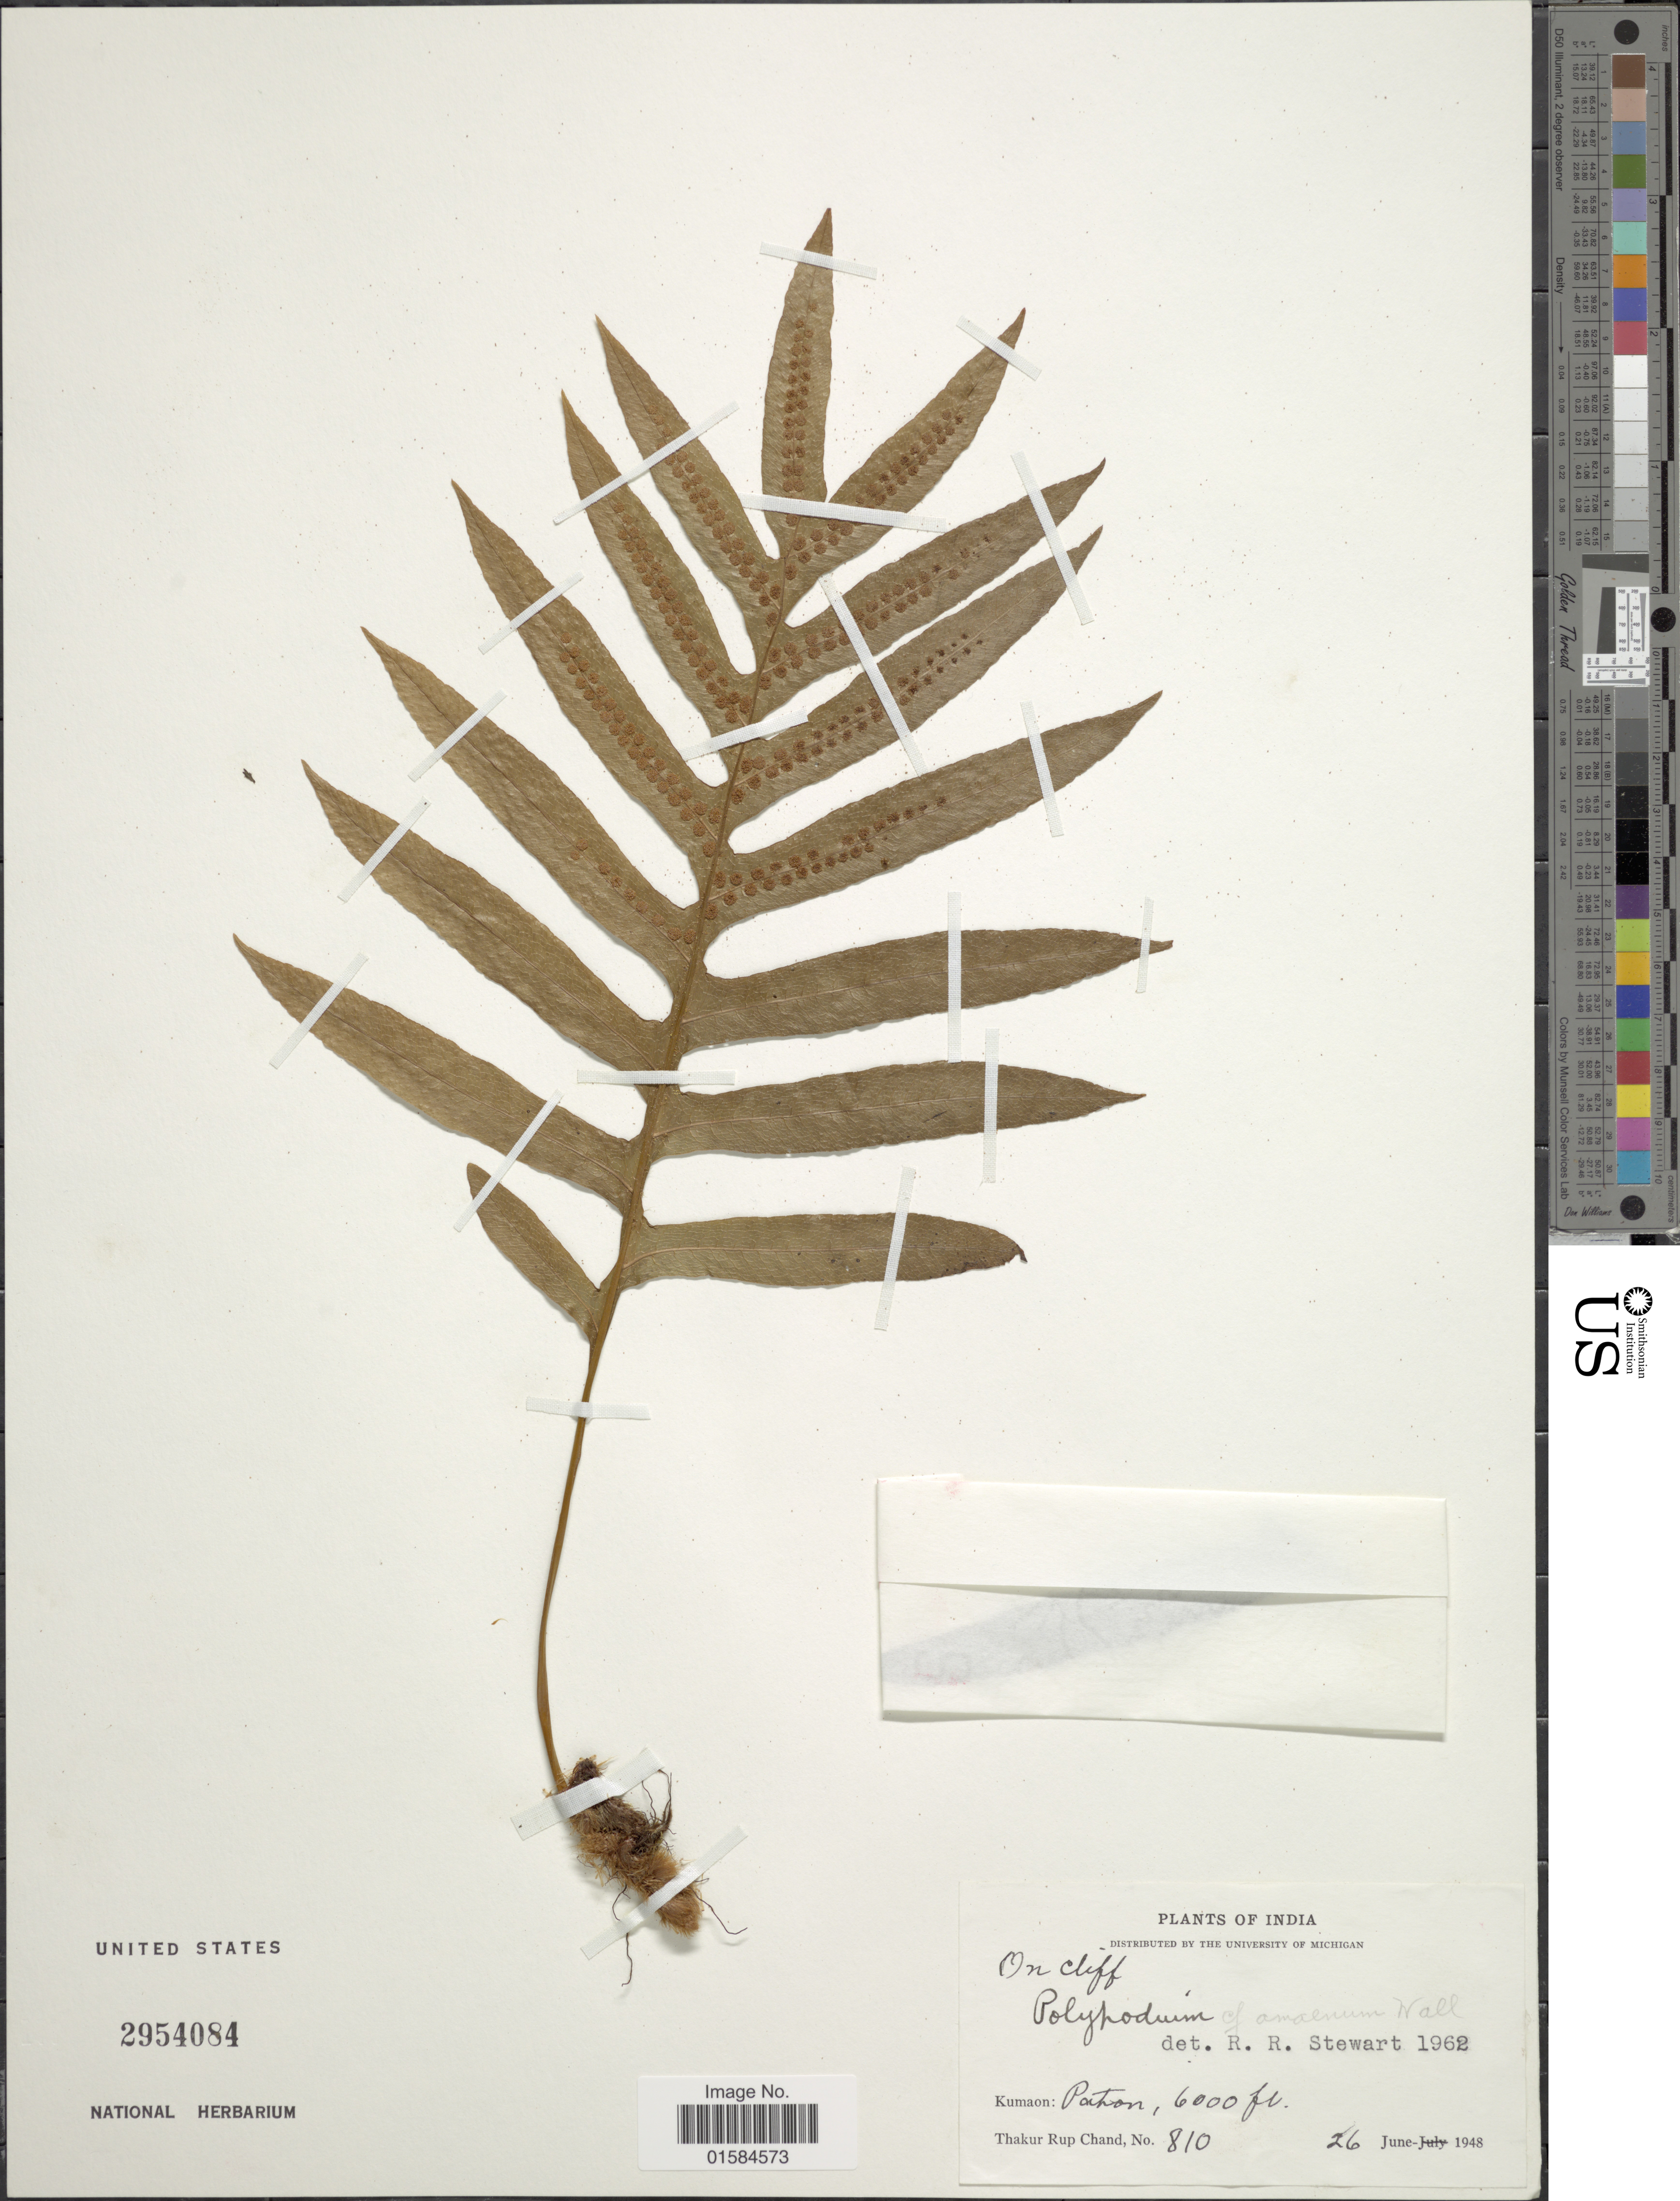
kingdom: Plantae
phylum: Tracheophyta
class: Polypodiopsida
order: Polypodiales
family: Polypodiaceae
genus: Goniophlebium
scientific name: Goniophlebium amoenum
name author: (Wall. ex Mett.) J. Sm.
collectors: T. R. Chand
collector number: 810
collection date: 1948-06-26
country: India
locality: Kumaon: Patron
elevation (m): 1829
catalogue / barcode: US 2954084